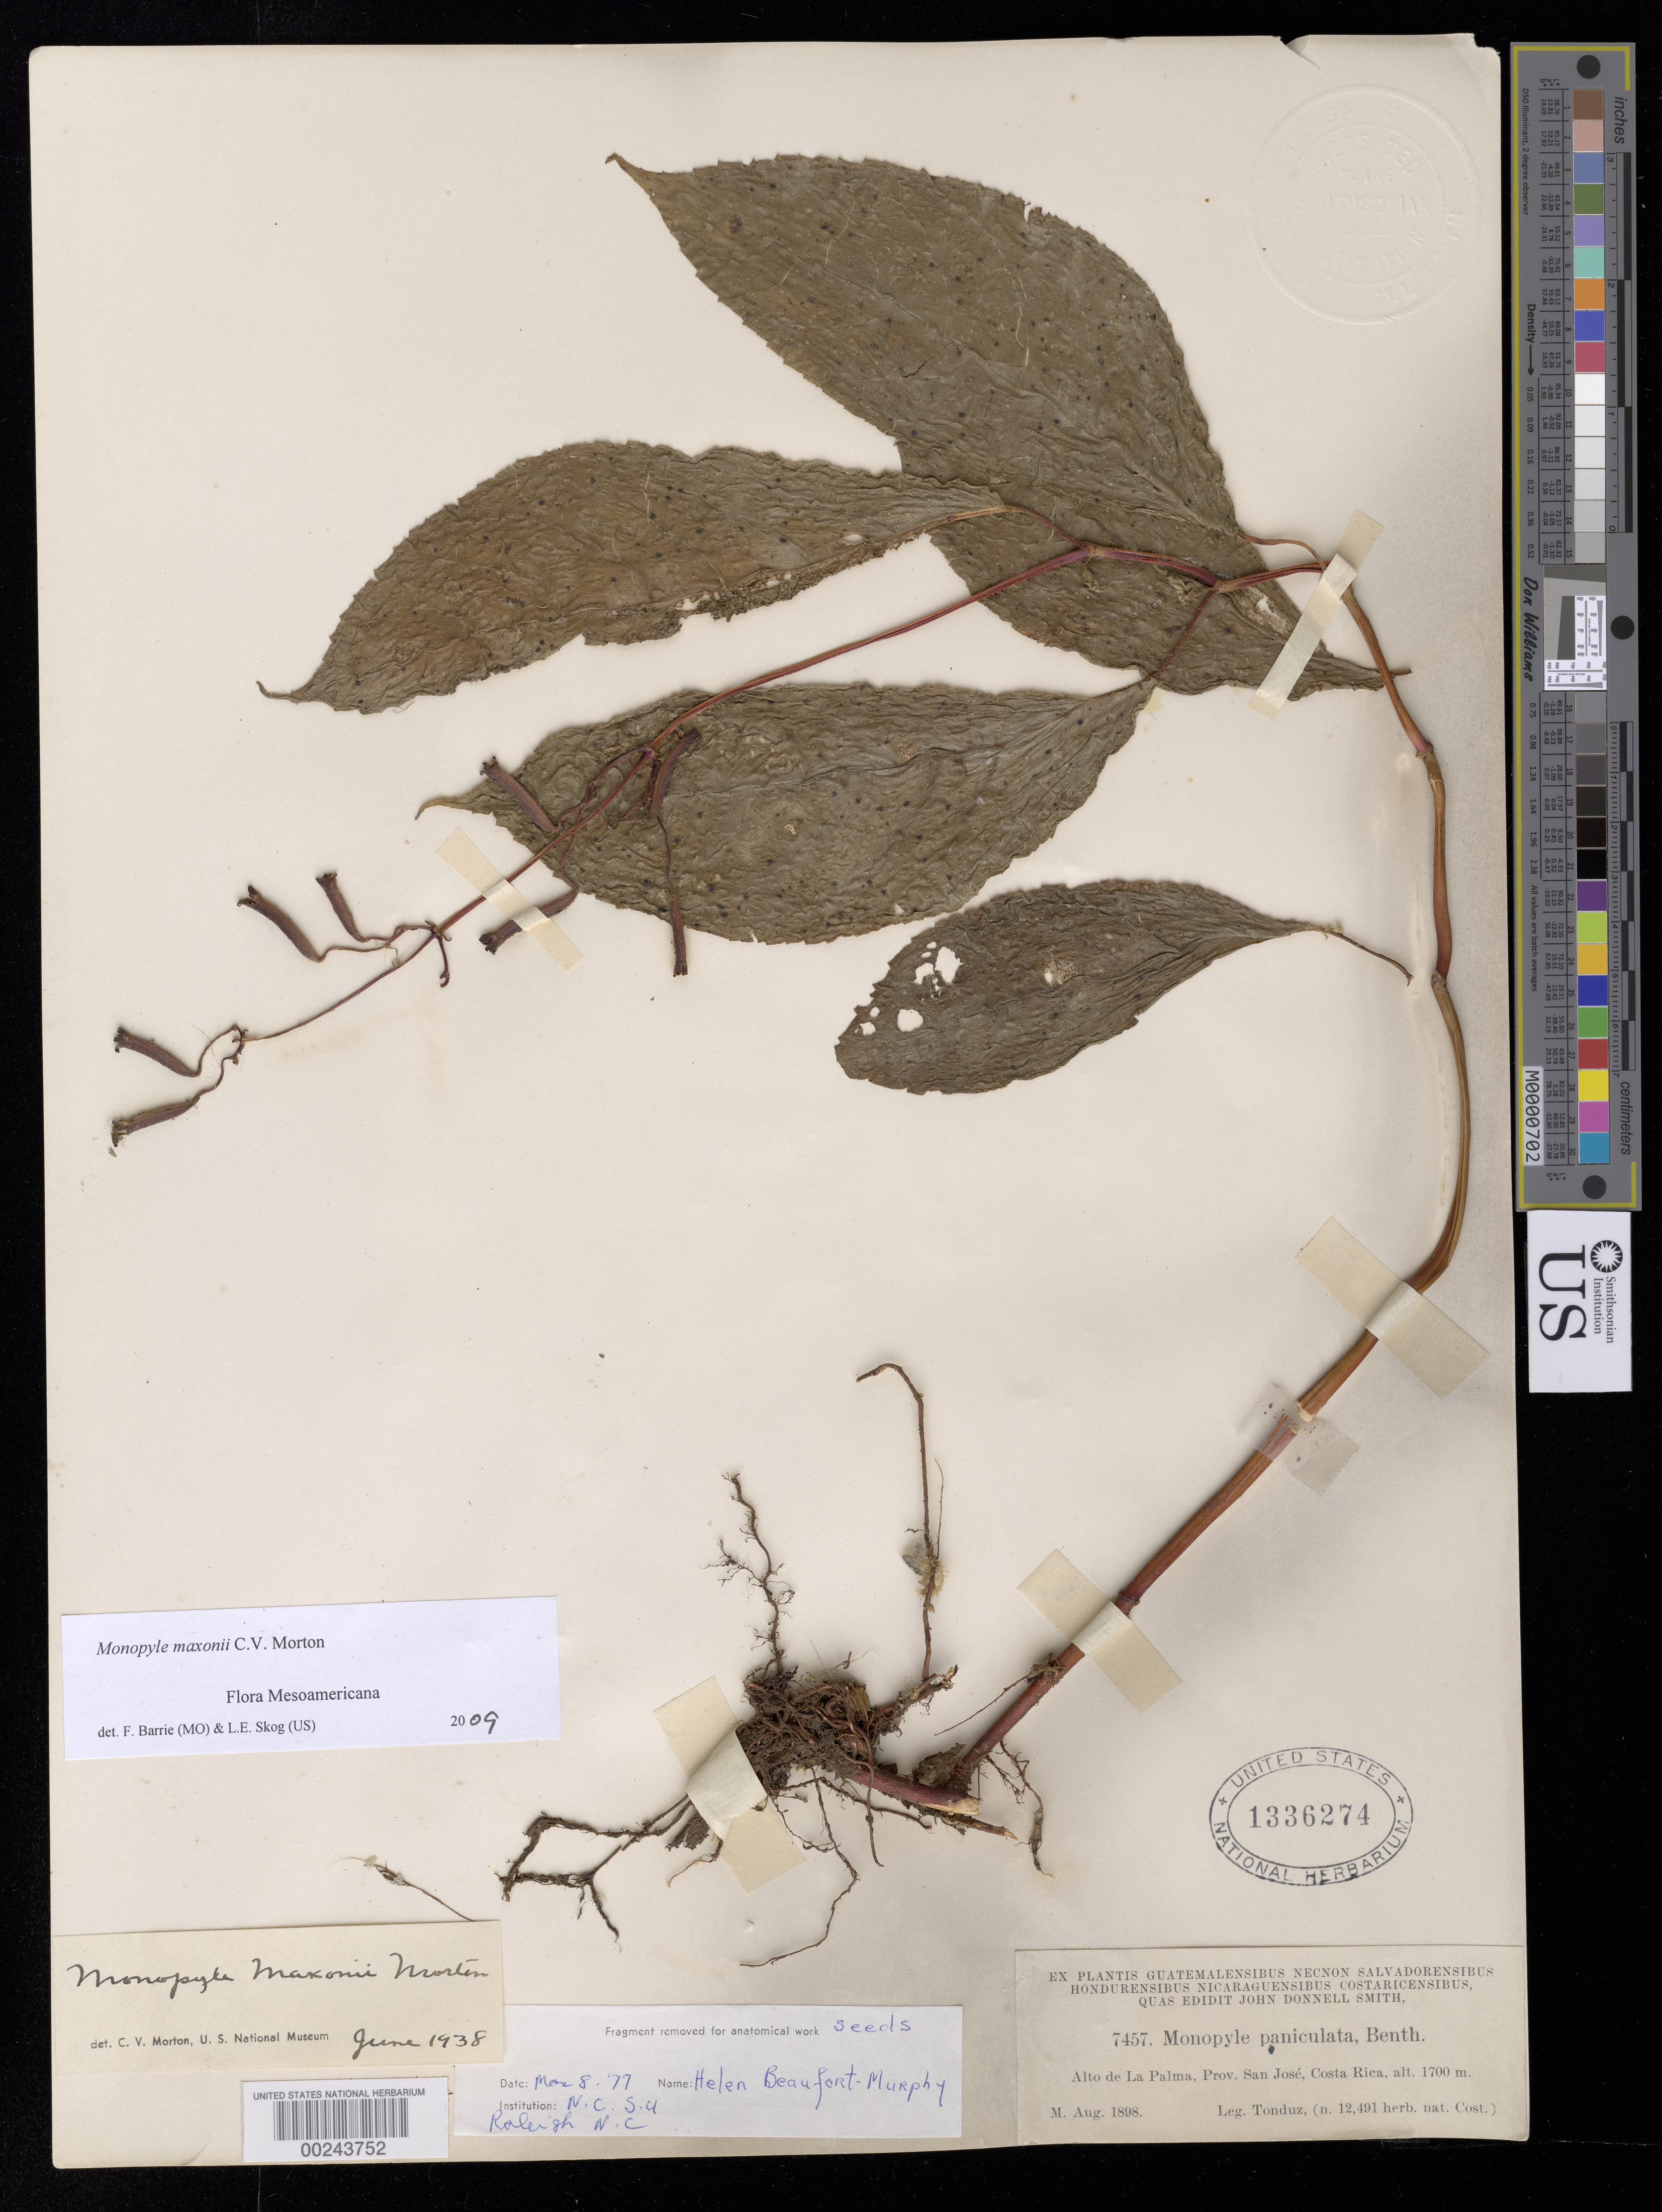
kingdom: Plantae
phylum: Tracheophyta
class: Magnoliopsida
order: Lamiales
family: Gesneriaceae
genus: Monopyle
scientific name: Monopyle maxonii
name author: C.V. Morton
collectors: A. Tonduz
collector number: HNC 12491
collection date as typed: Aug 1898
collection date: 1898-08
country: Costa Rica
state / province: San José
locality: Alto de La Palma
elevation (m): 1700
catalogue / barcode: US 1336274